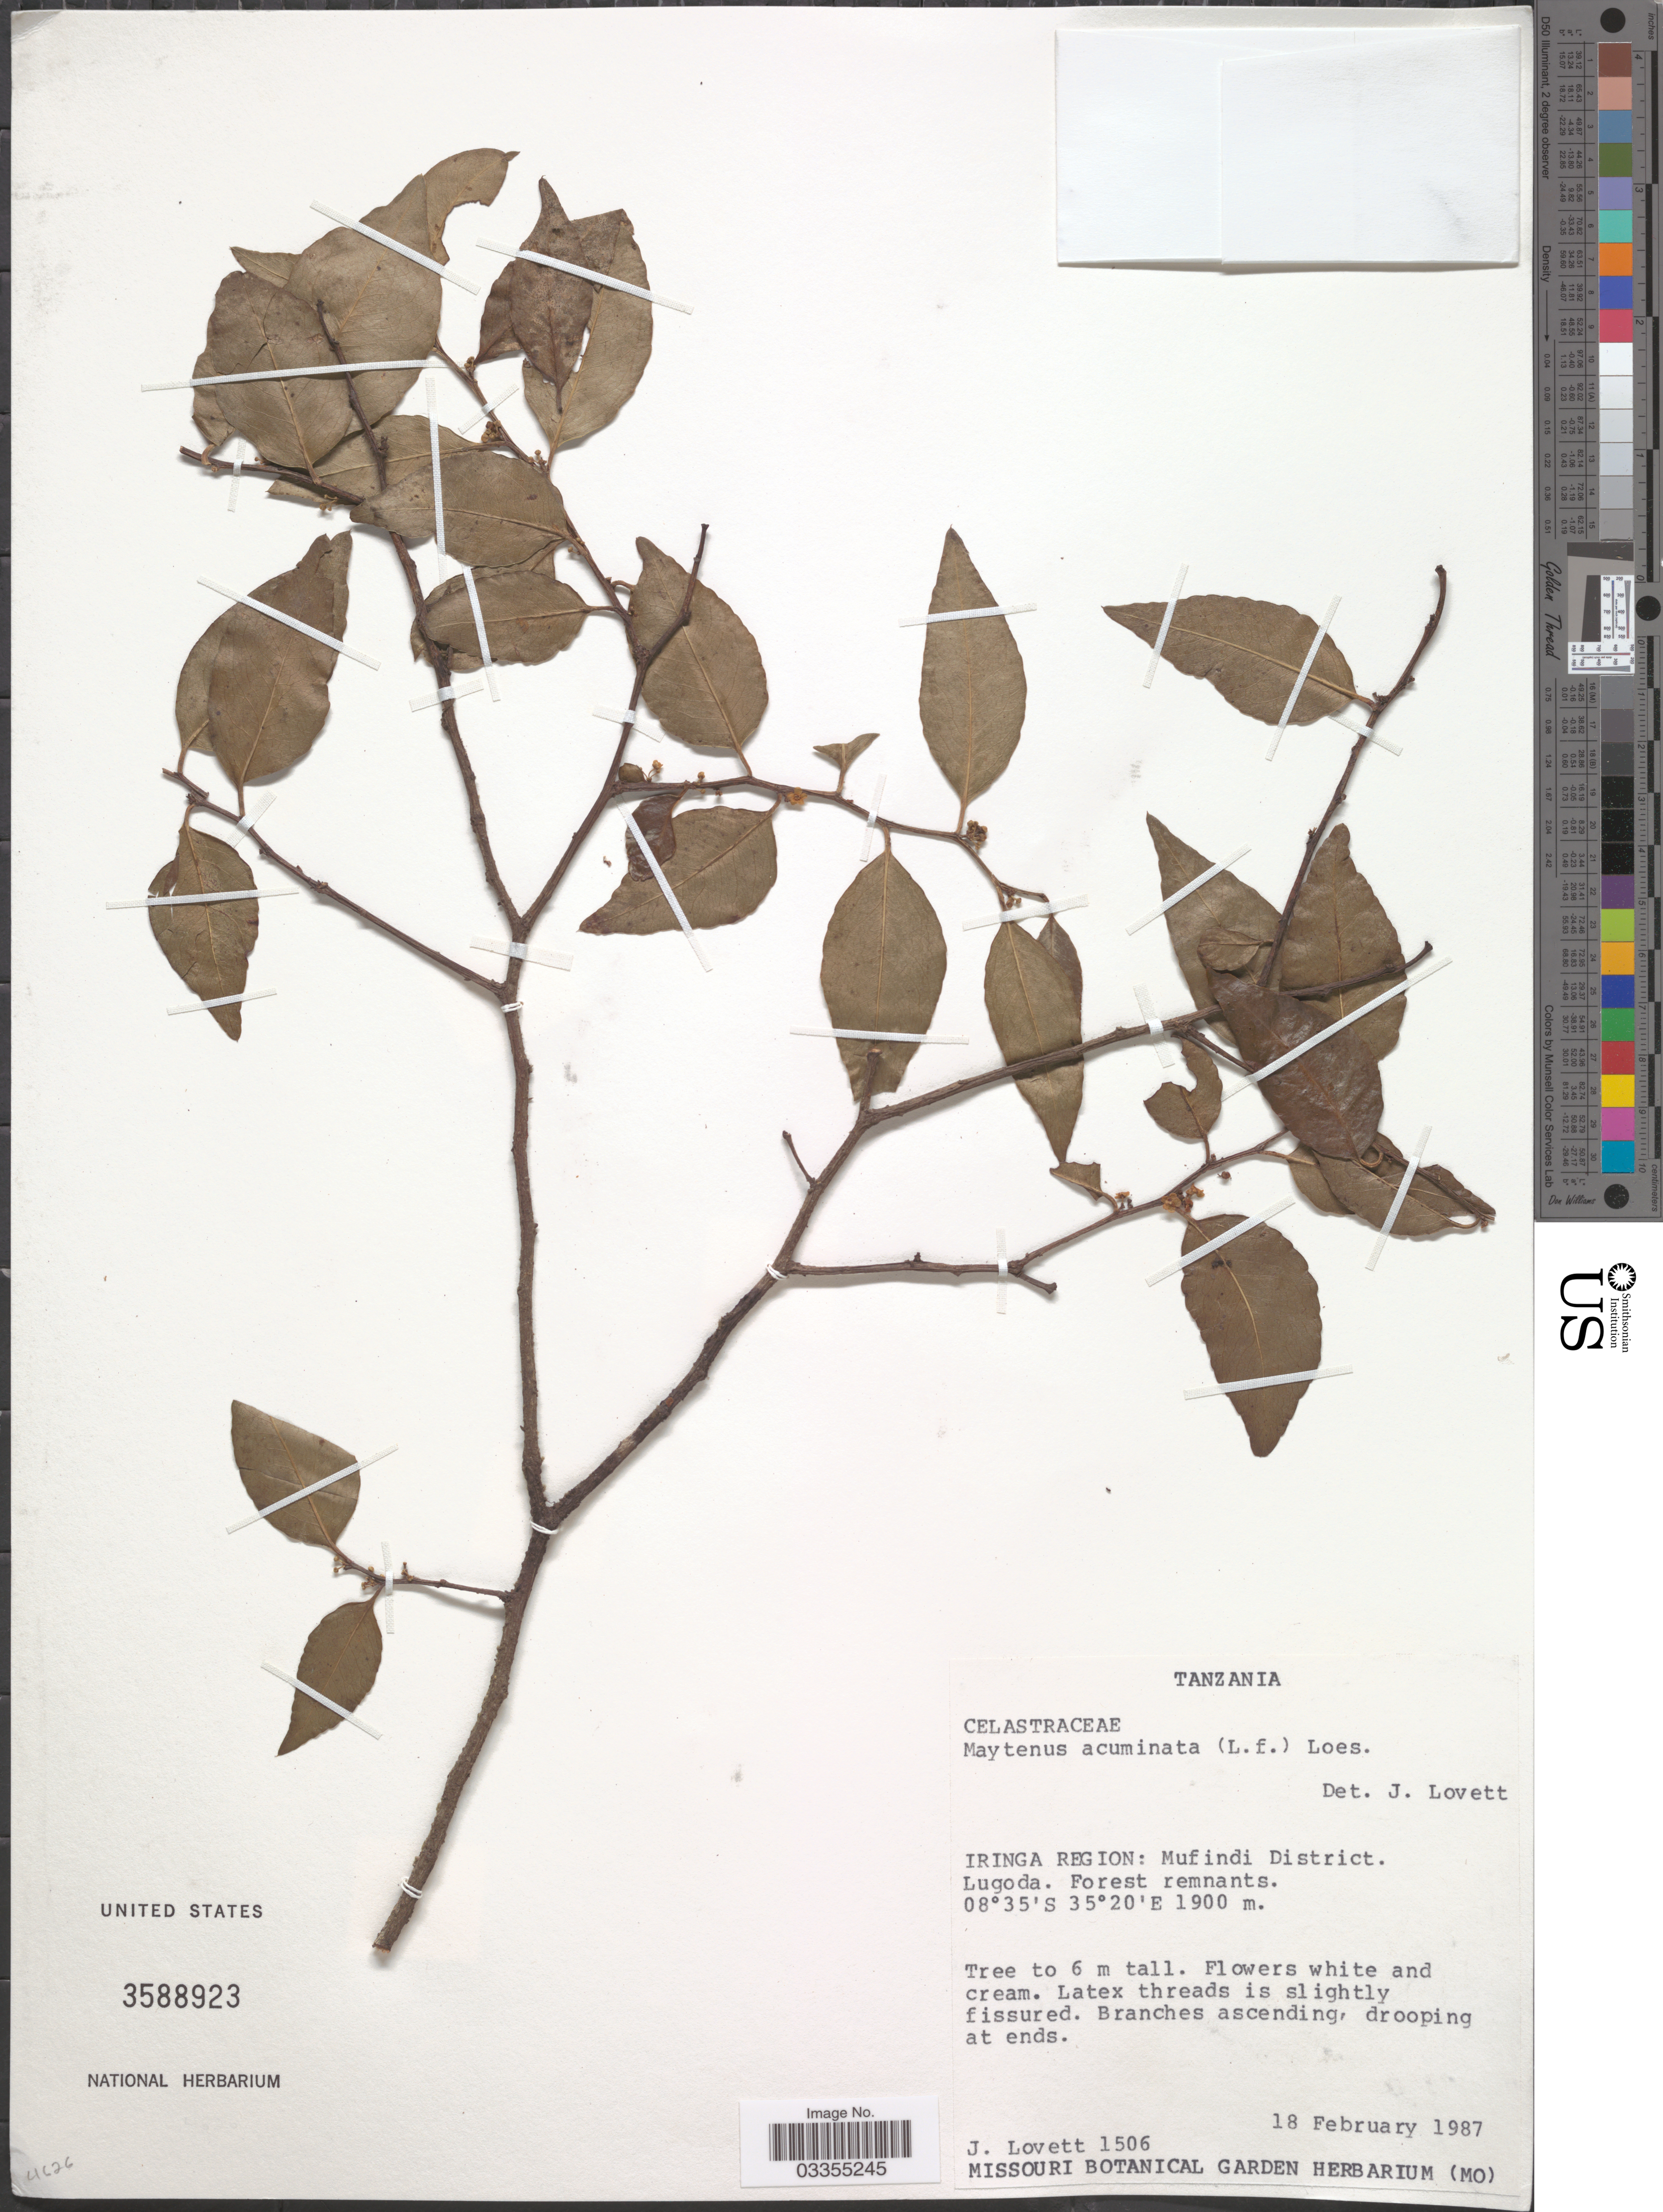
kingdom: Plantae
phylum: Tracheophyta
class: Magnoliopsida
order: Celastrales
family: Celastraceae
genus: Maytenus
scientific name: Maytenus acuminata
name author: (L. f.) Loes.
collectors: J. Lovett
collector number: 1506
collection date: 1987-02-18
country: Tanzania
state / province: Iringa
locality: Iringa Region: Mufindi District. Lugoda.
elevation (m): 1900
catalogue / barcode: US 3588923